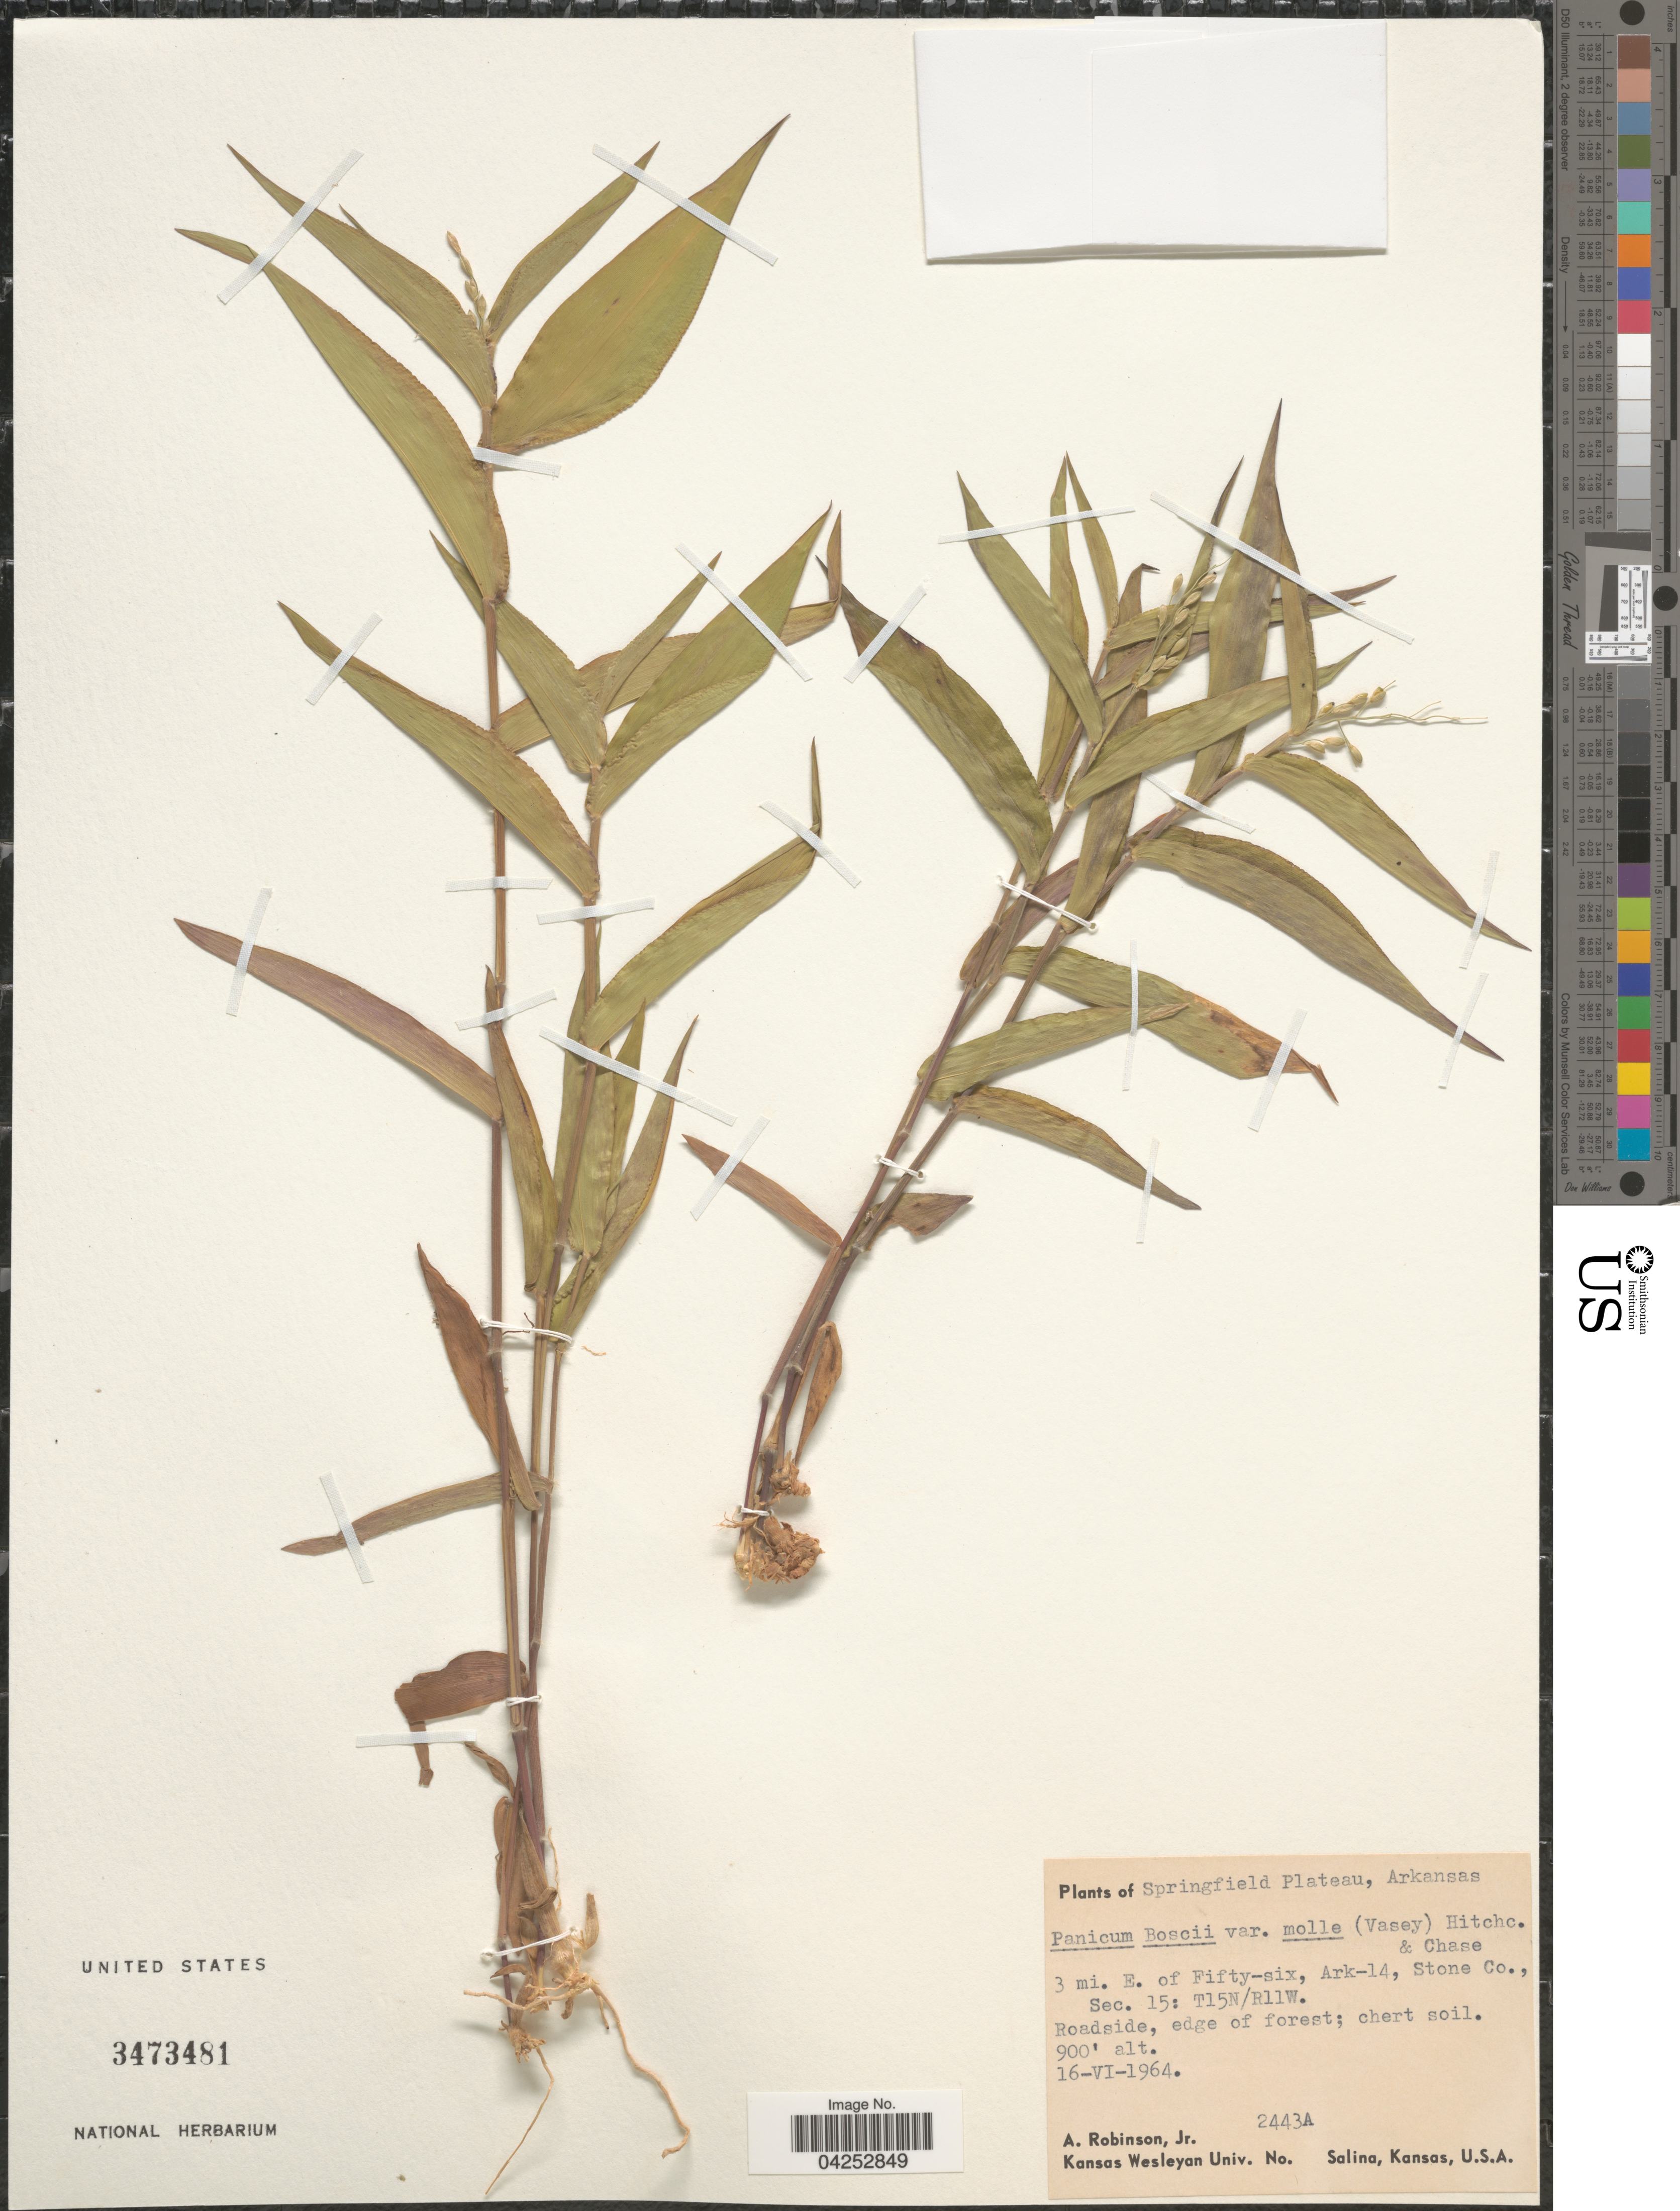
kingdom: Plantae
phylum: Tracheophyta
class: Liliopsida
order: Poales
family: Poaceae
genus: Dichanthelium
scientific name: Dichanthelium boscii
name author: (Poir.) Gould & C.A. Clark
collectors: A. Robinson Jr.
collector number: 2443A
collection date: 1964-06-16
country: United States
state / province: Arkansas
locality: Springfield Plateau. 3 mi. E. of Fifty-six, Ark-14, Stone Co., Sec. 15: T15N/R11W.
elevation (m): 274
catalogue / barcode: US 3473481